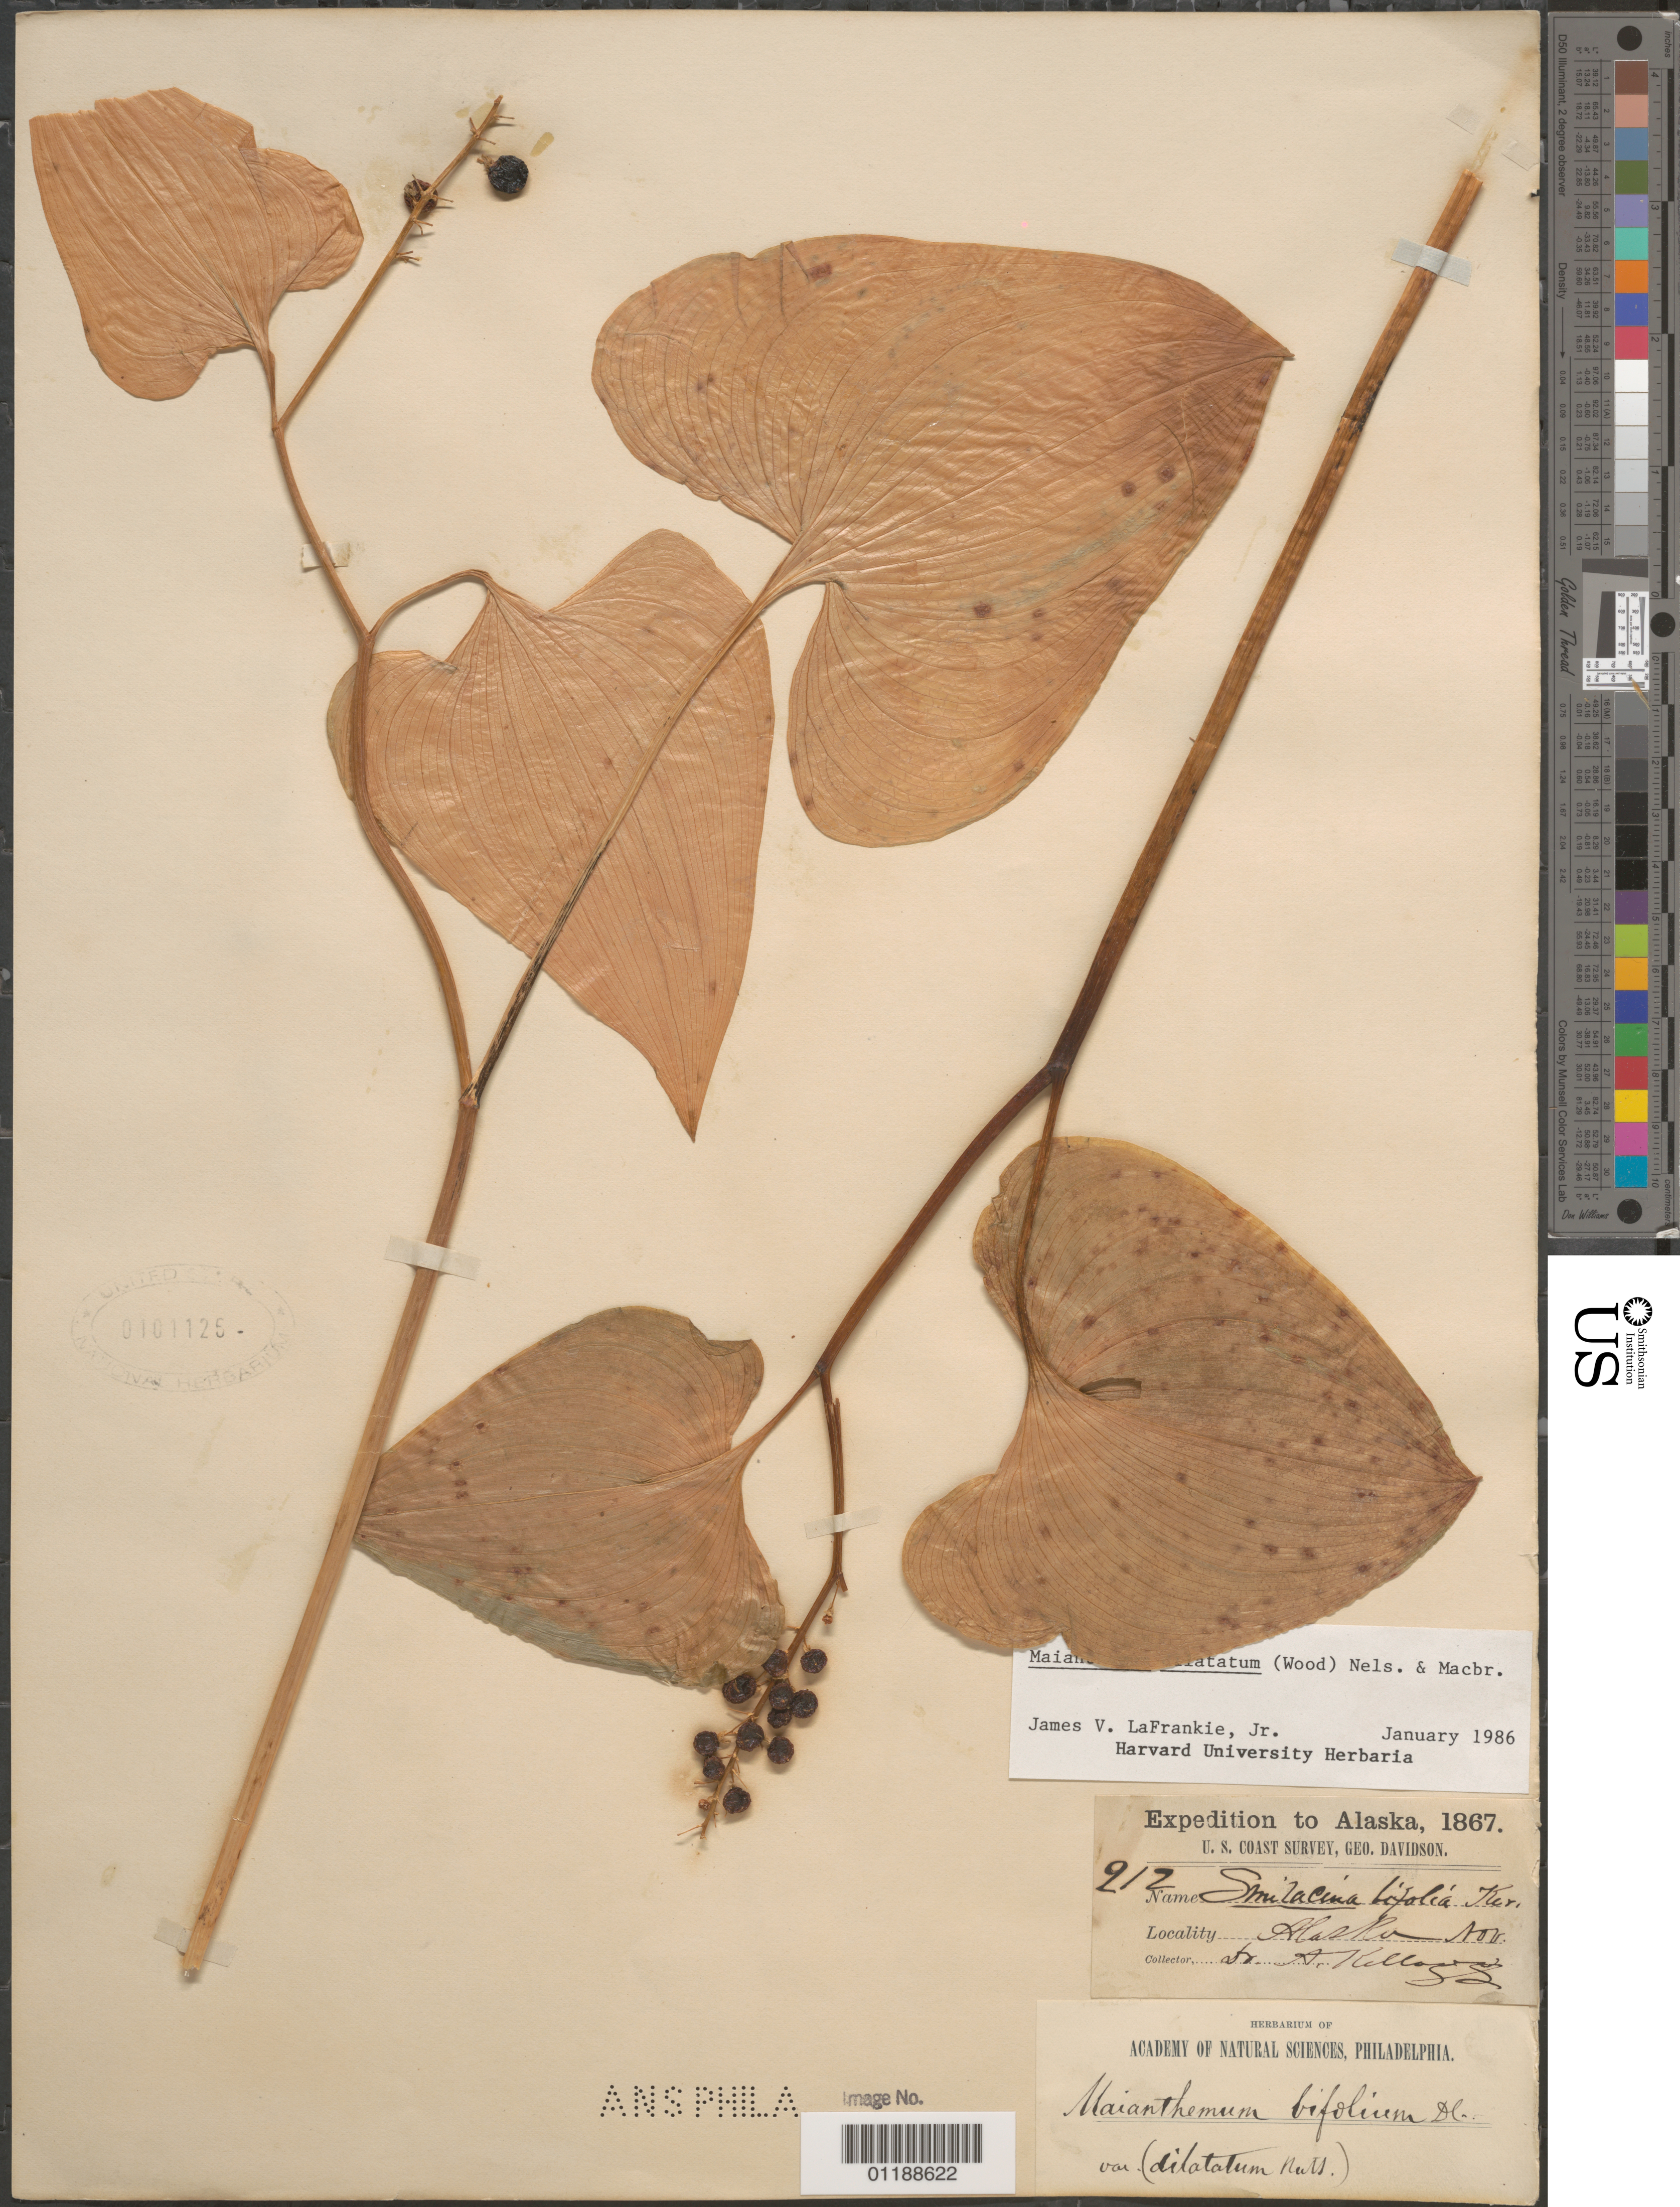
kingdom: Plantae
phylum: Tracheophyta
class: Liliopsida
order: Asparagales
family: Asparagaceae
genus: Maianthemum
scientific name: Maianthemum dilatatum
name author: (Alph. Wood) A. Nelson & J.F. Macbr.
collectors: A. Kellogg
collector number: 212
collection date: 1867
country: United States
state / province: Alaska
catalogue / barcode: US 101126